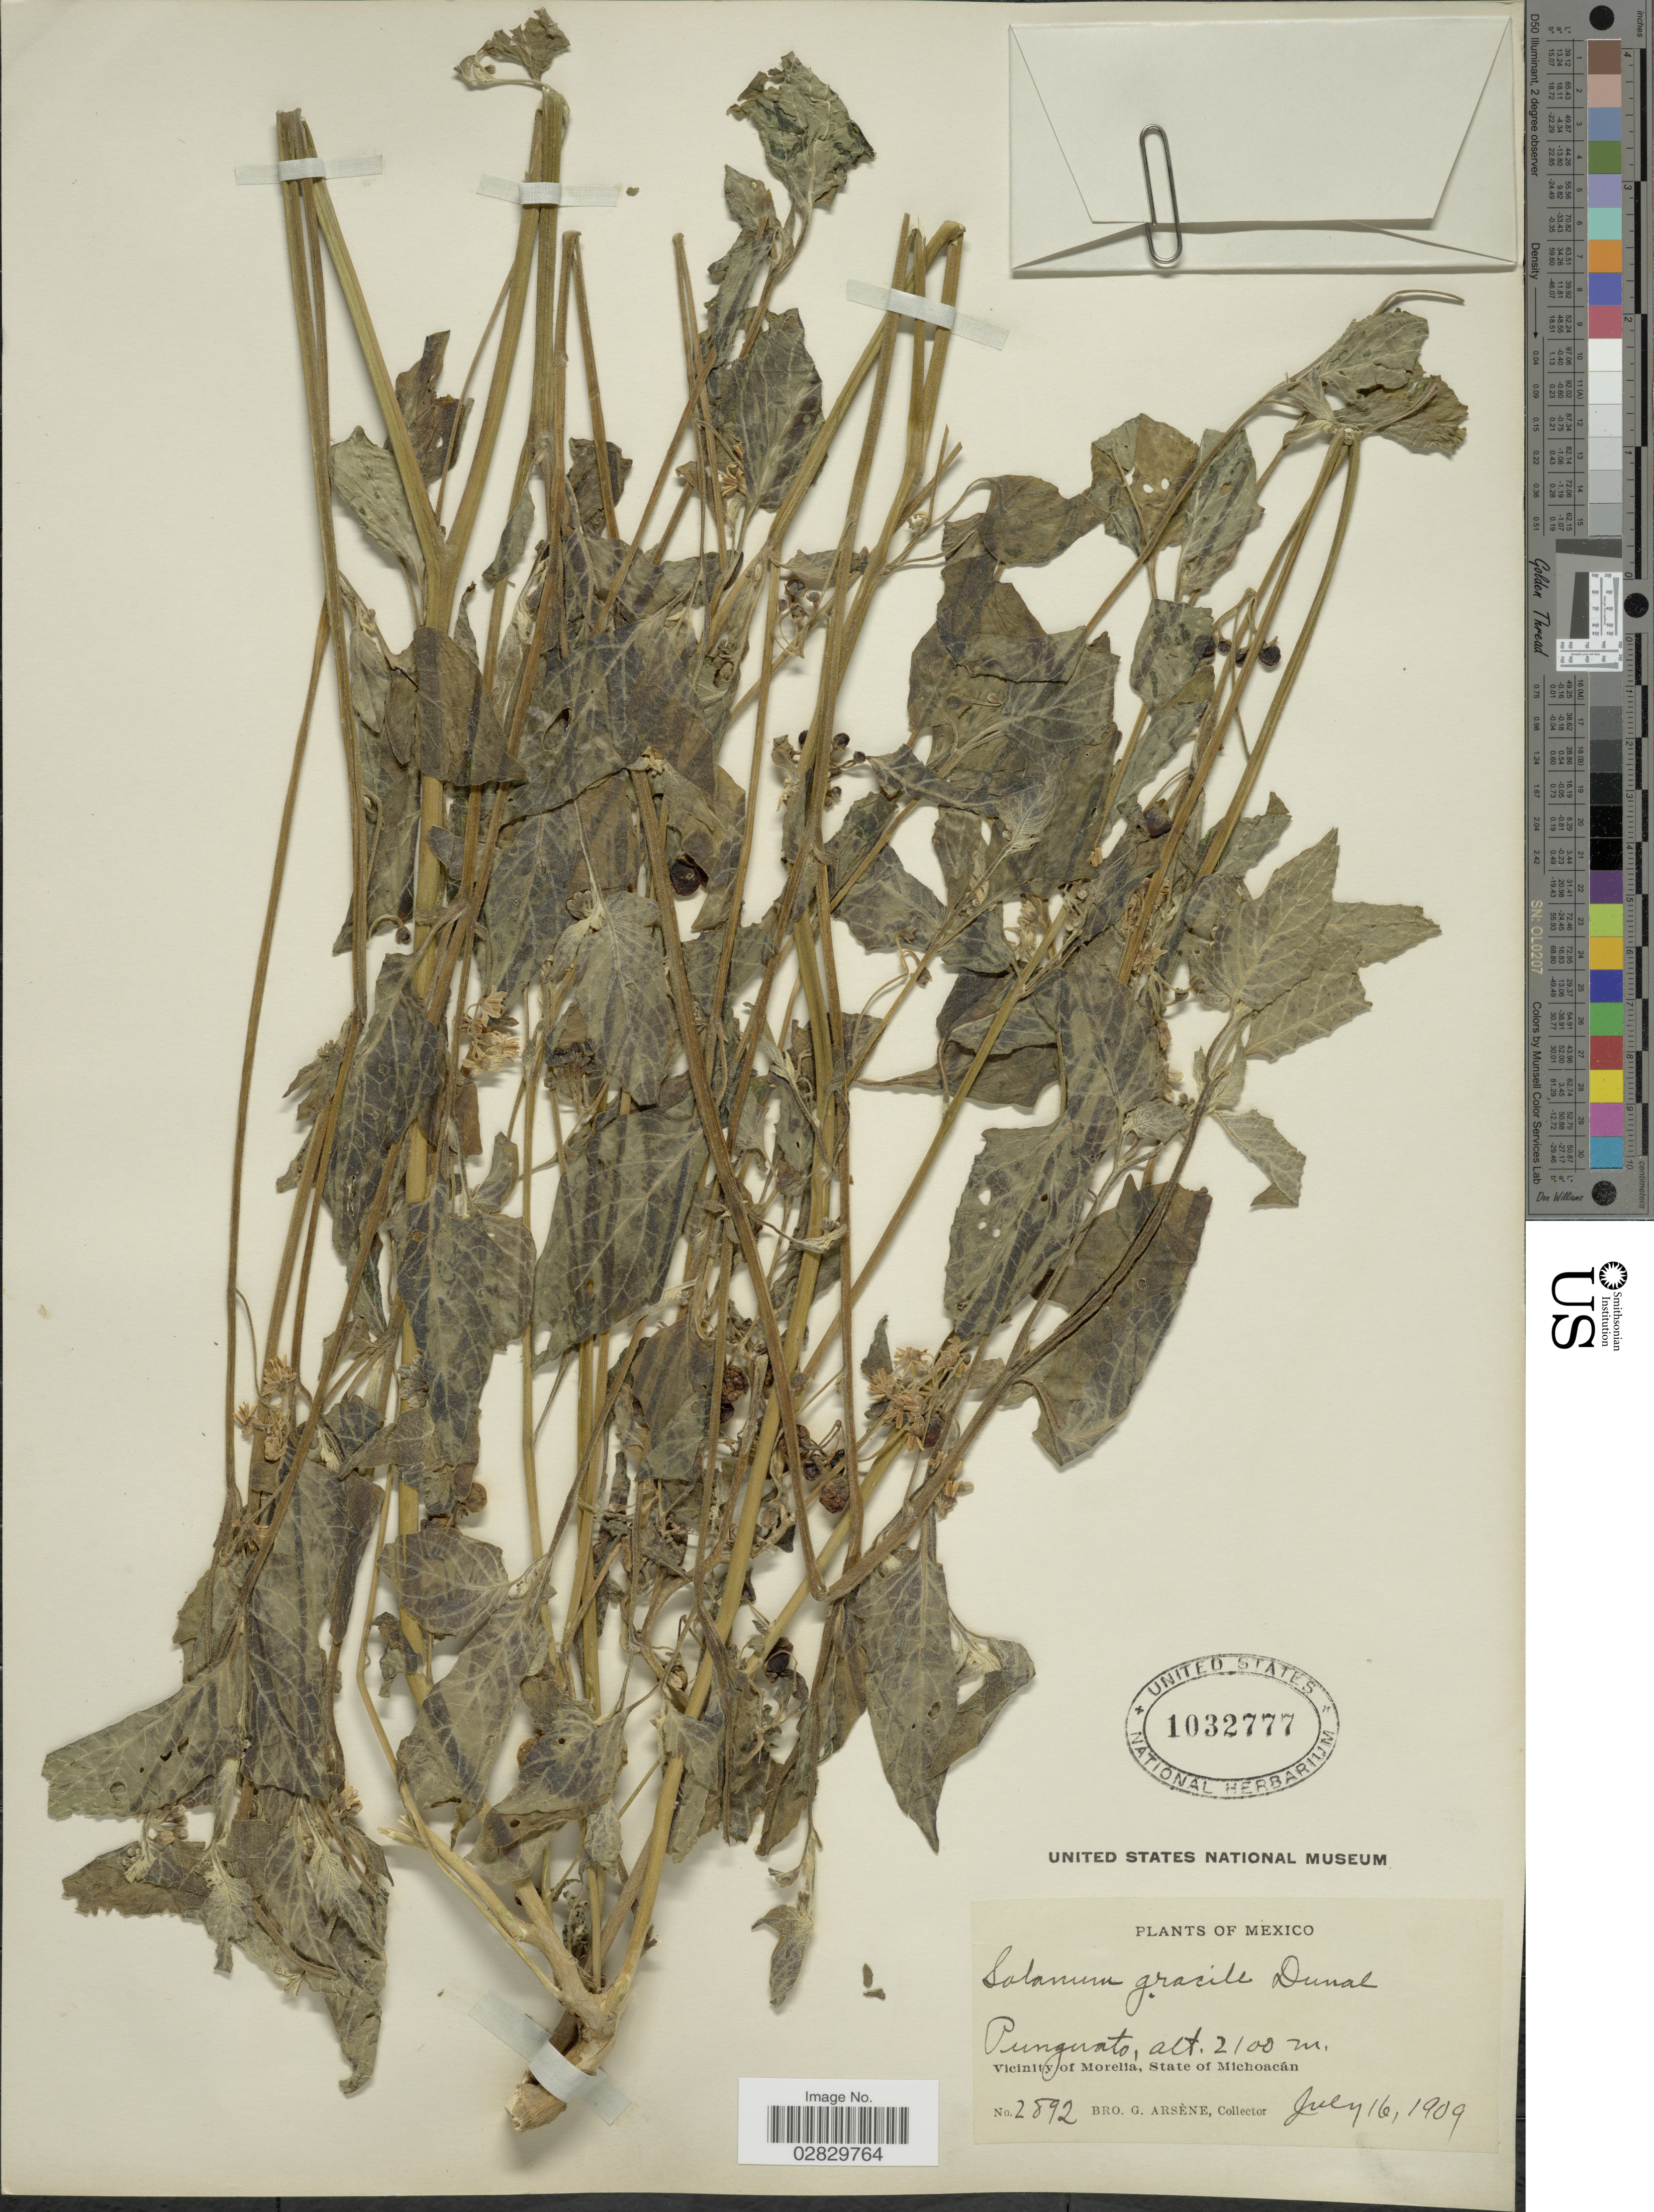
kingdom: Plantae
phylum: Tracheophyta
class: Magnoliopsida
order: Solanales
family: Solanaceae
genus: Solanum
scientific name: Solanum douglasii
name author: Dunal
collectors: Bro. G. Arsène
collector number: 2892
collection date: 1909-07-16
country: Mexico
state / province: Michoacán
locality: Punguato, Vicinity of Morelia.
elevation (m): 2100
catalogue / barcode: US 1032777